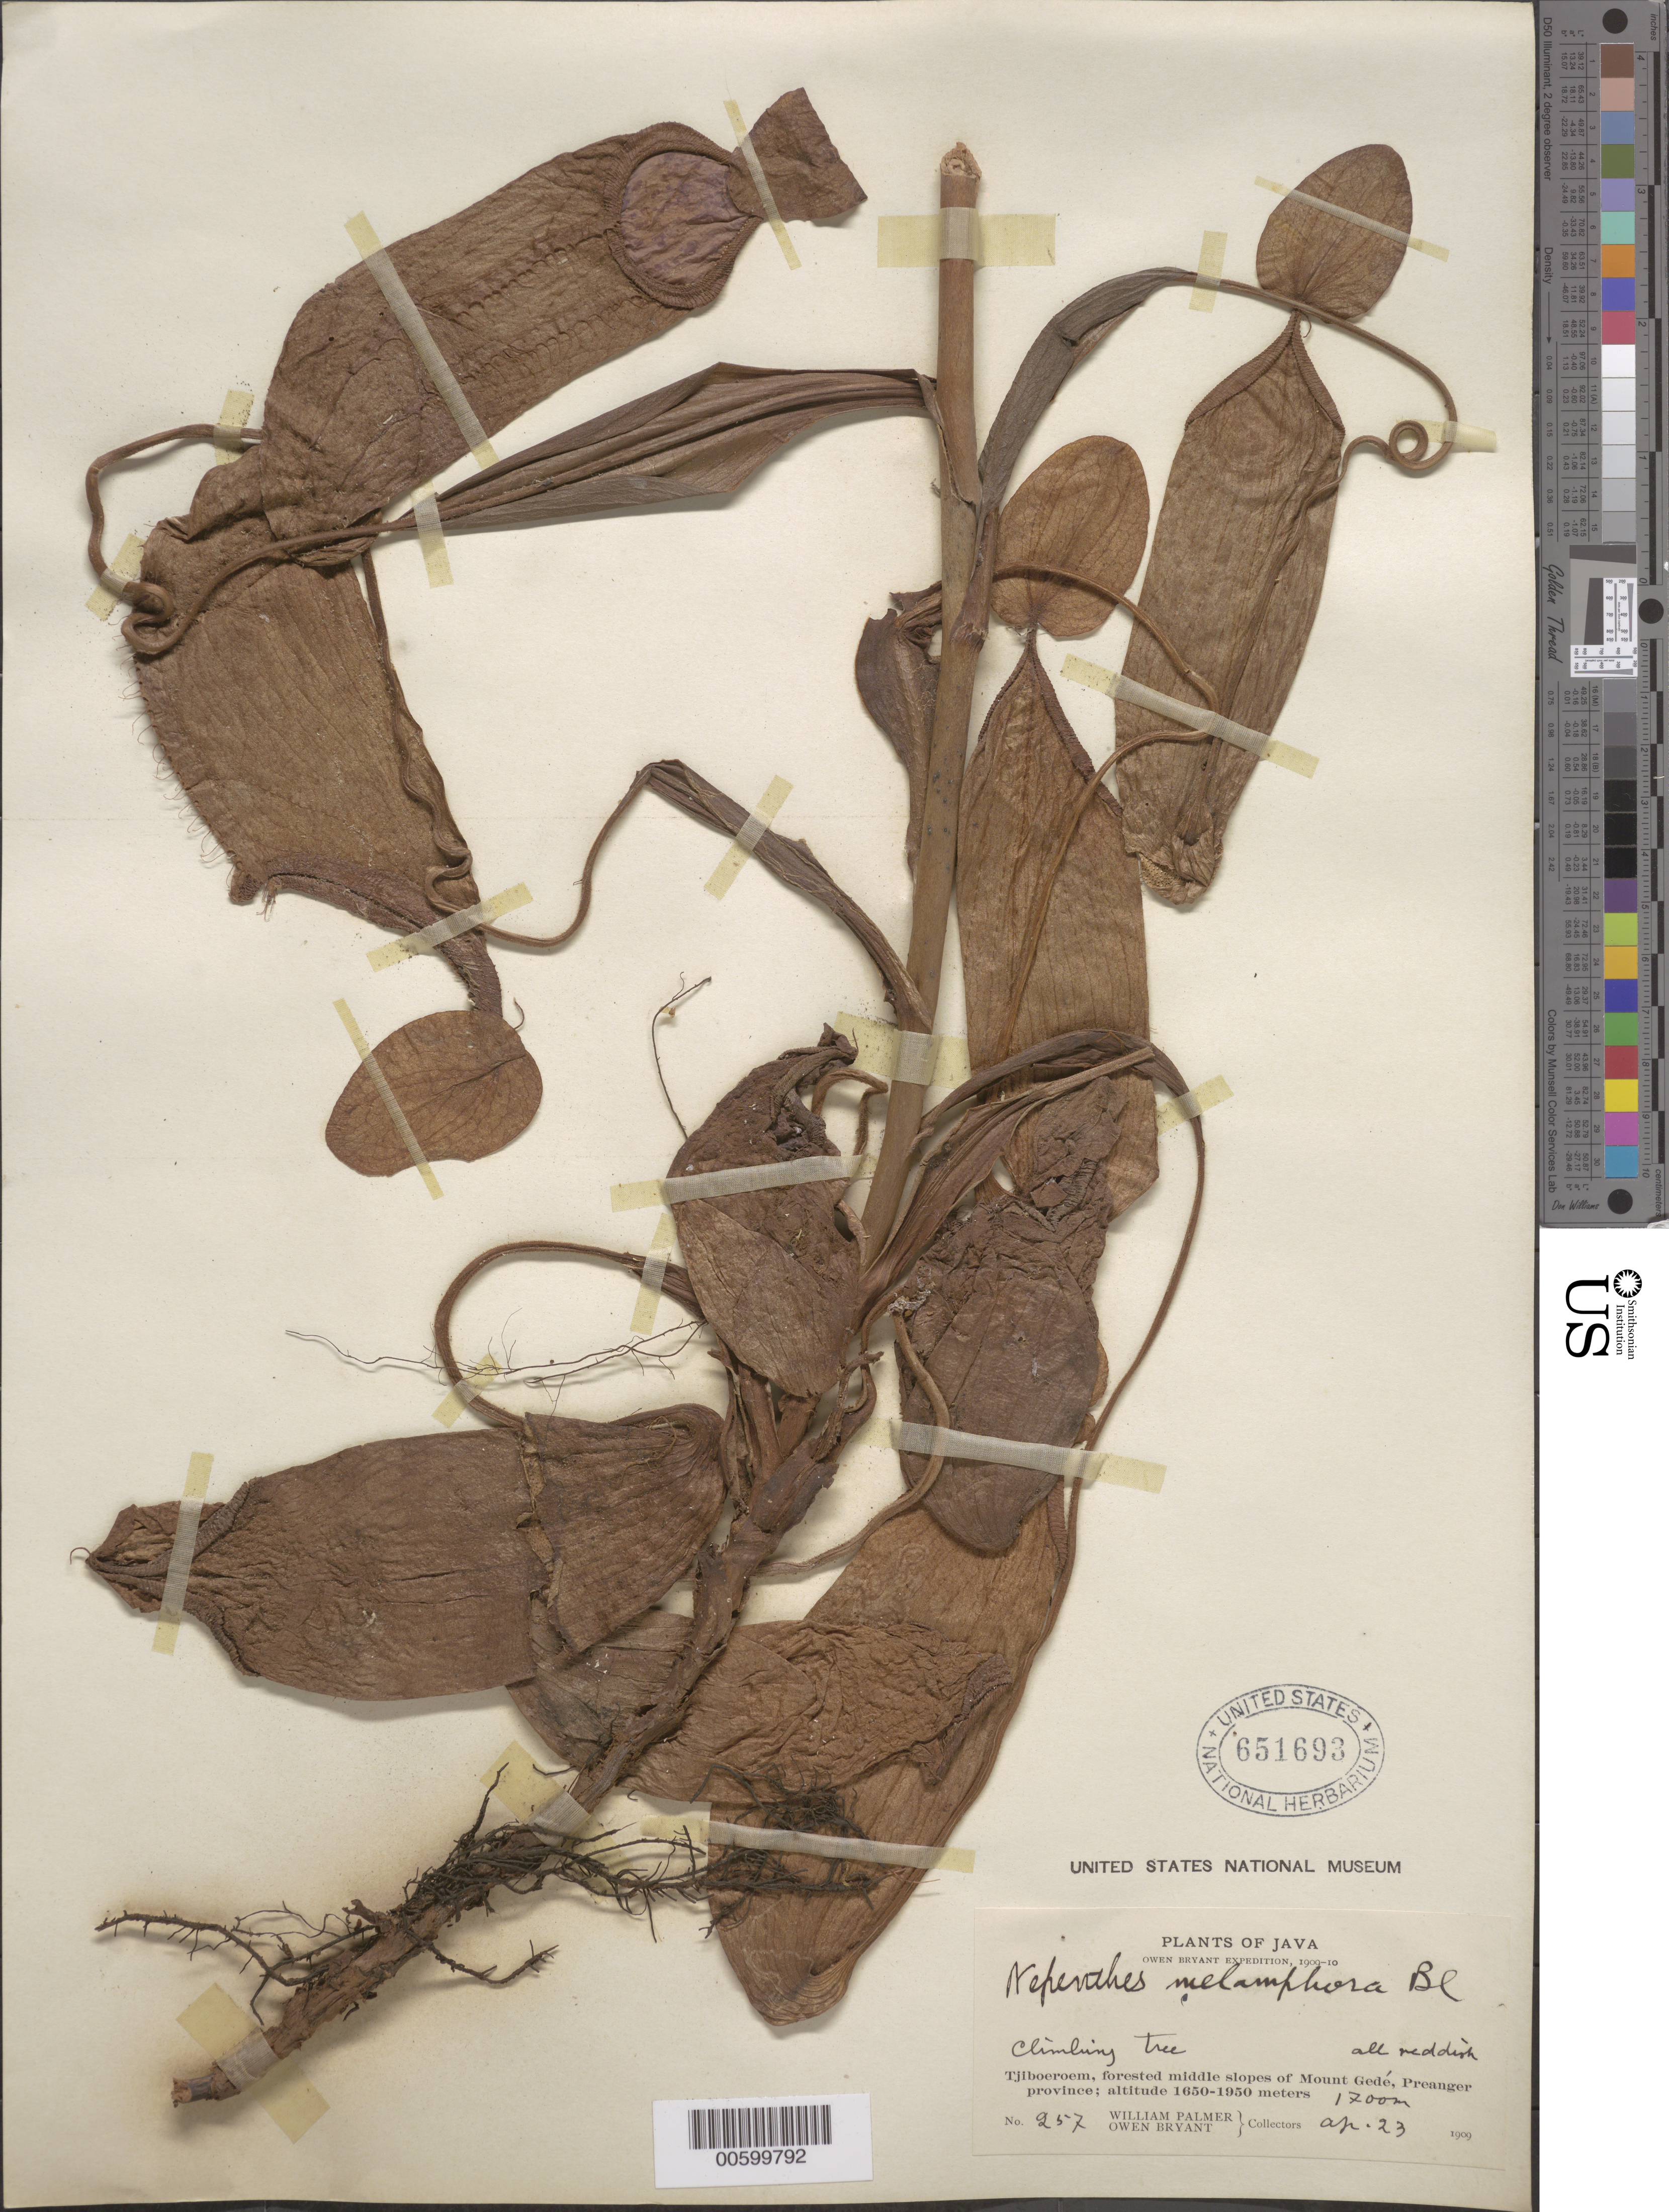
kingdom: Plantae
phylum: Tracheophyta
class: Magnoliopsida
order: Caryophyllales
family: Nepenthaceae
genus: Nepenthes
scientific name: Nepenthes gymnamphora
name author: Reinw. ex Nees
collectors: W. Palmer & O. Bryant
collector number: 257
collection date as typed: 23 Apr 1909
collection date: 1909-04-23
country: Indonesia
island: Java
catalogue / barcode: US 651693